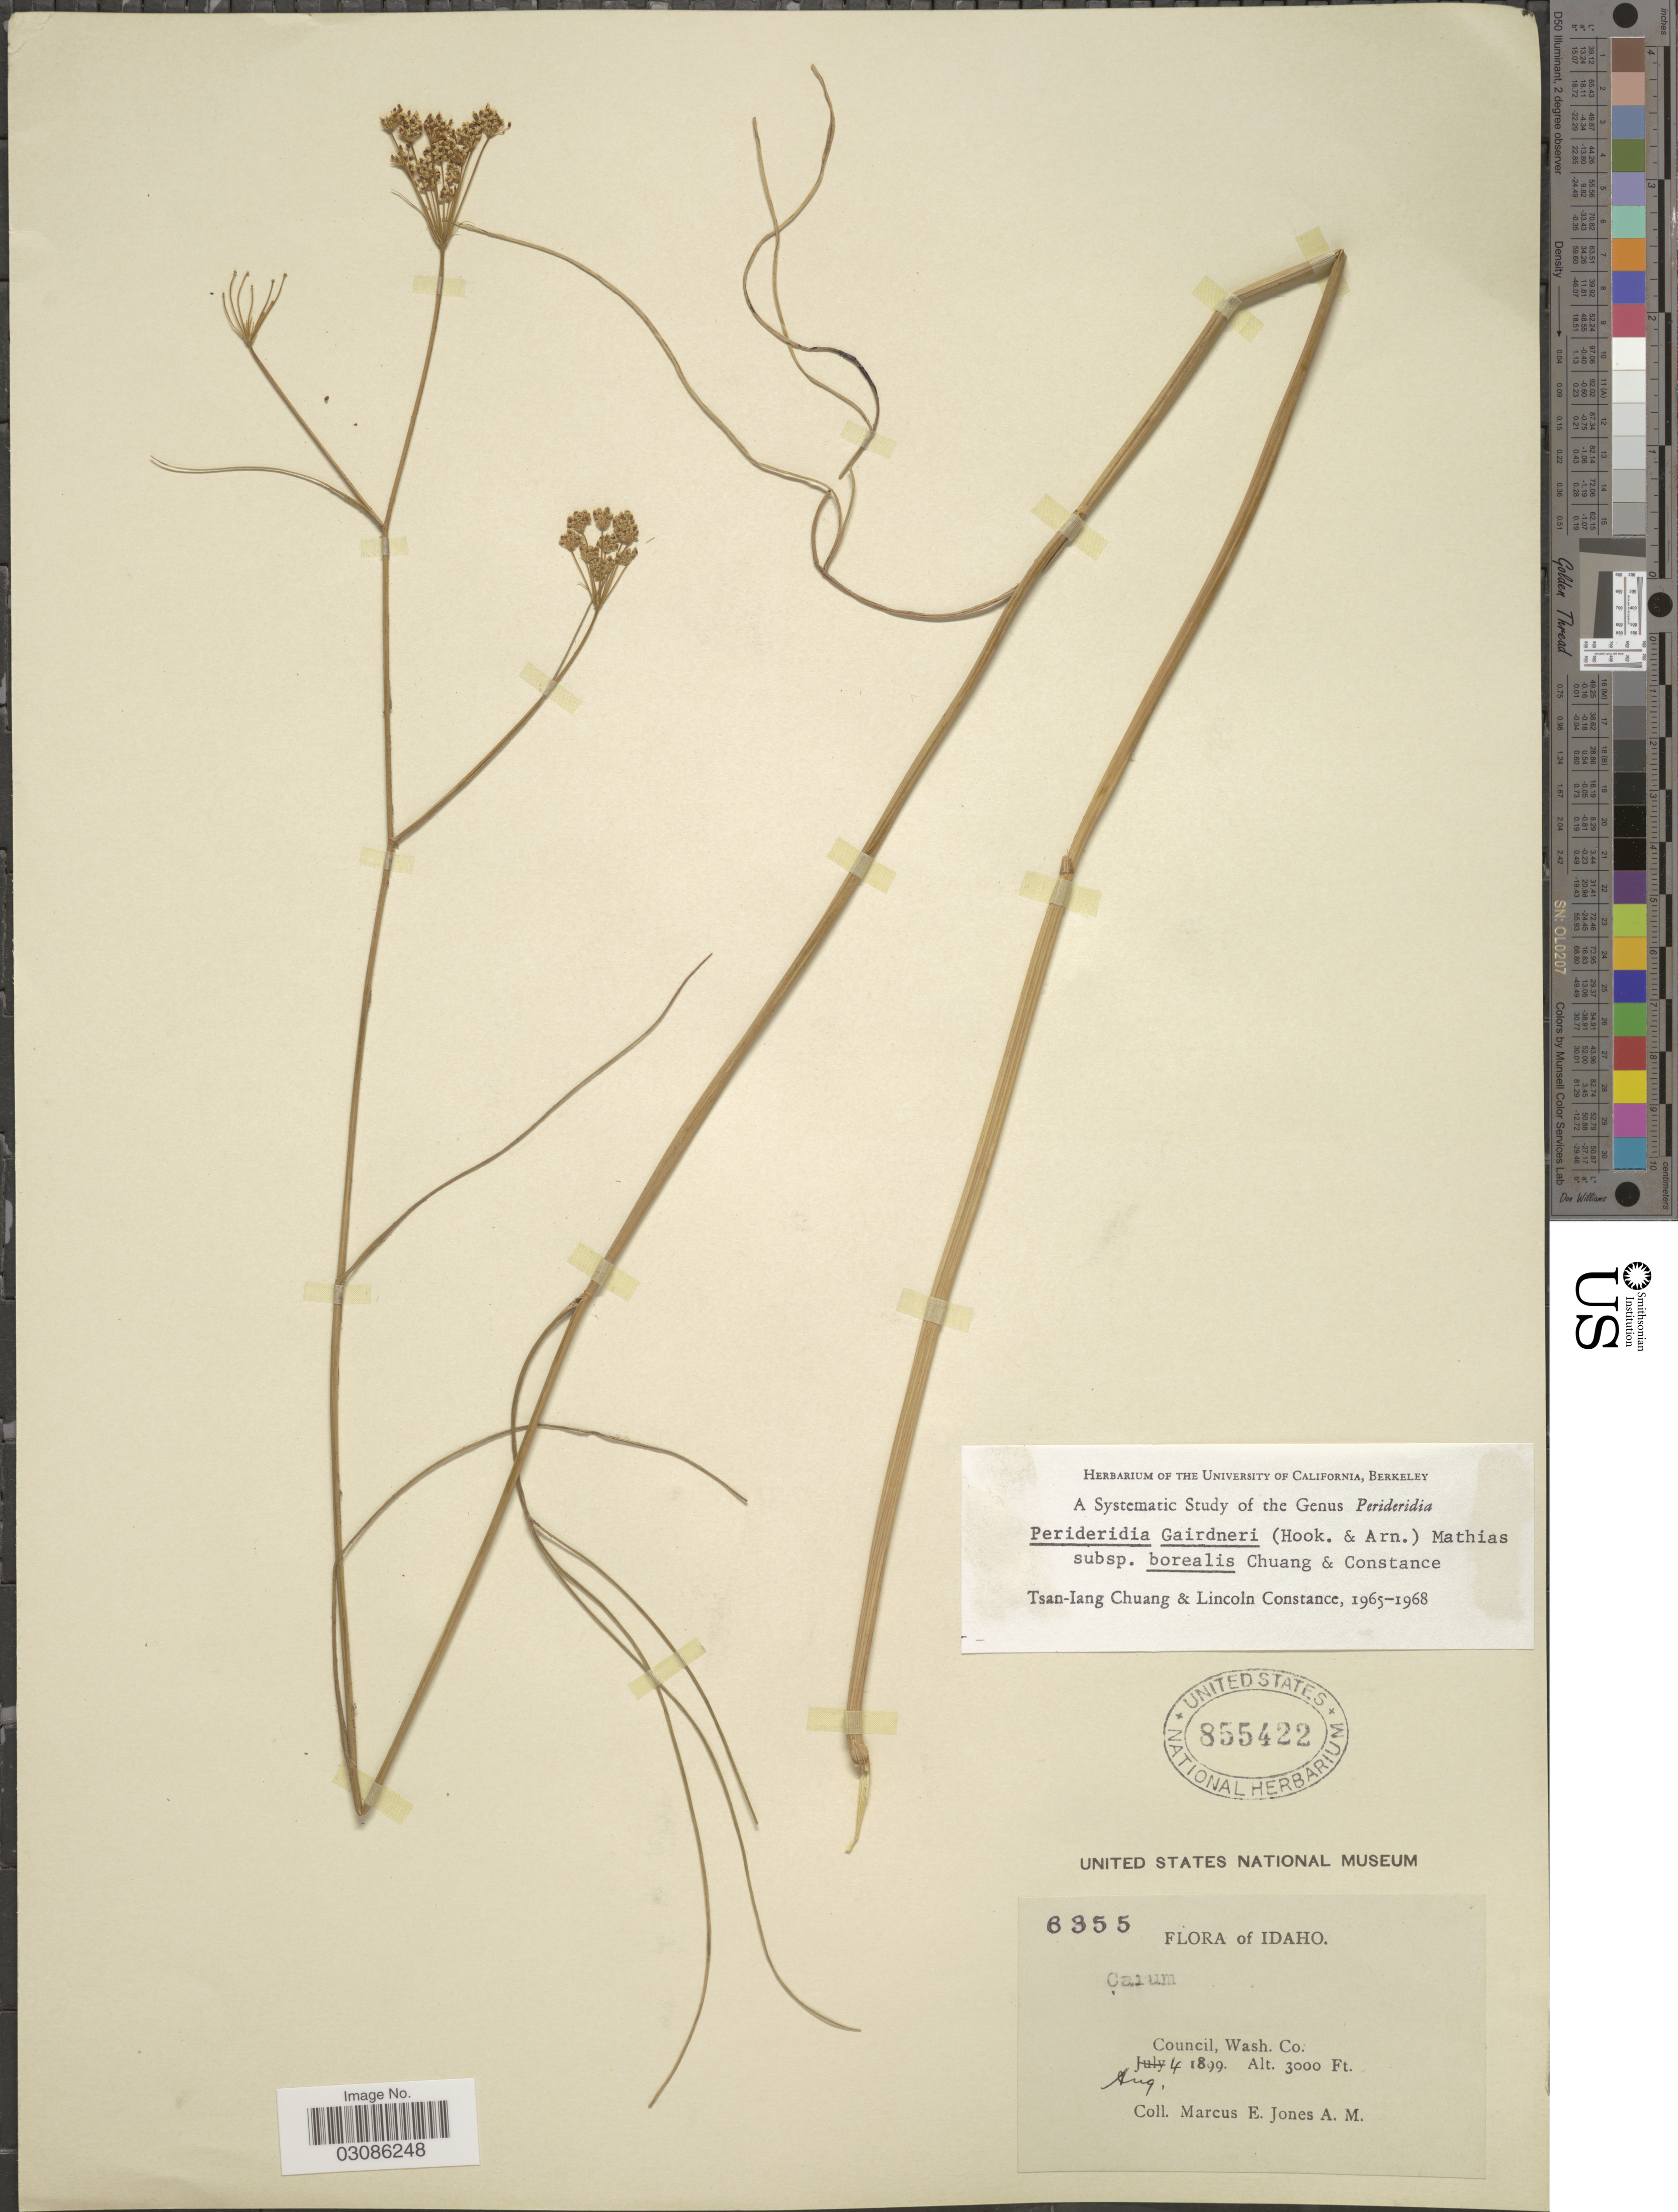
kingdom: Plantae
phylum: Tracheophyta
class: Magnoliopsida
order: Apiales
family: Apiaceae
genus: Perideridia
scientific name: Perideridia gairdneri subsp. borealis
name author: T.I. Chuang & Constance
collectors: M. E. Jones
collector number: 6355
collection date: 1899-08-04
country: United States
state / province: Idaho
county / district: Washington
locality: Council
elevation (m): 914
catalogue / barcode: US 855422